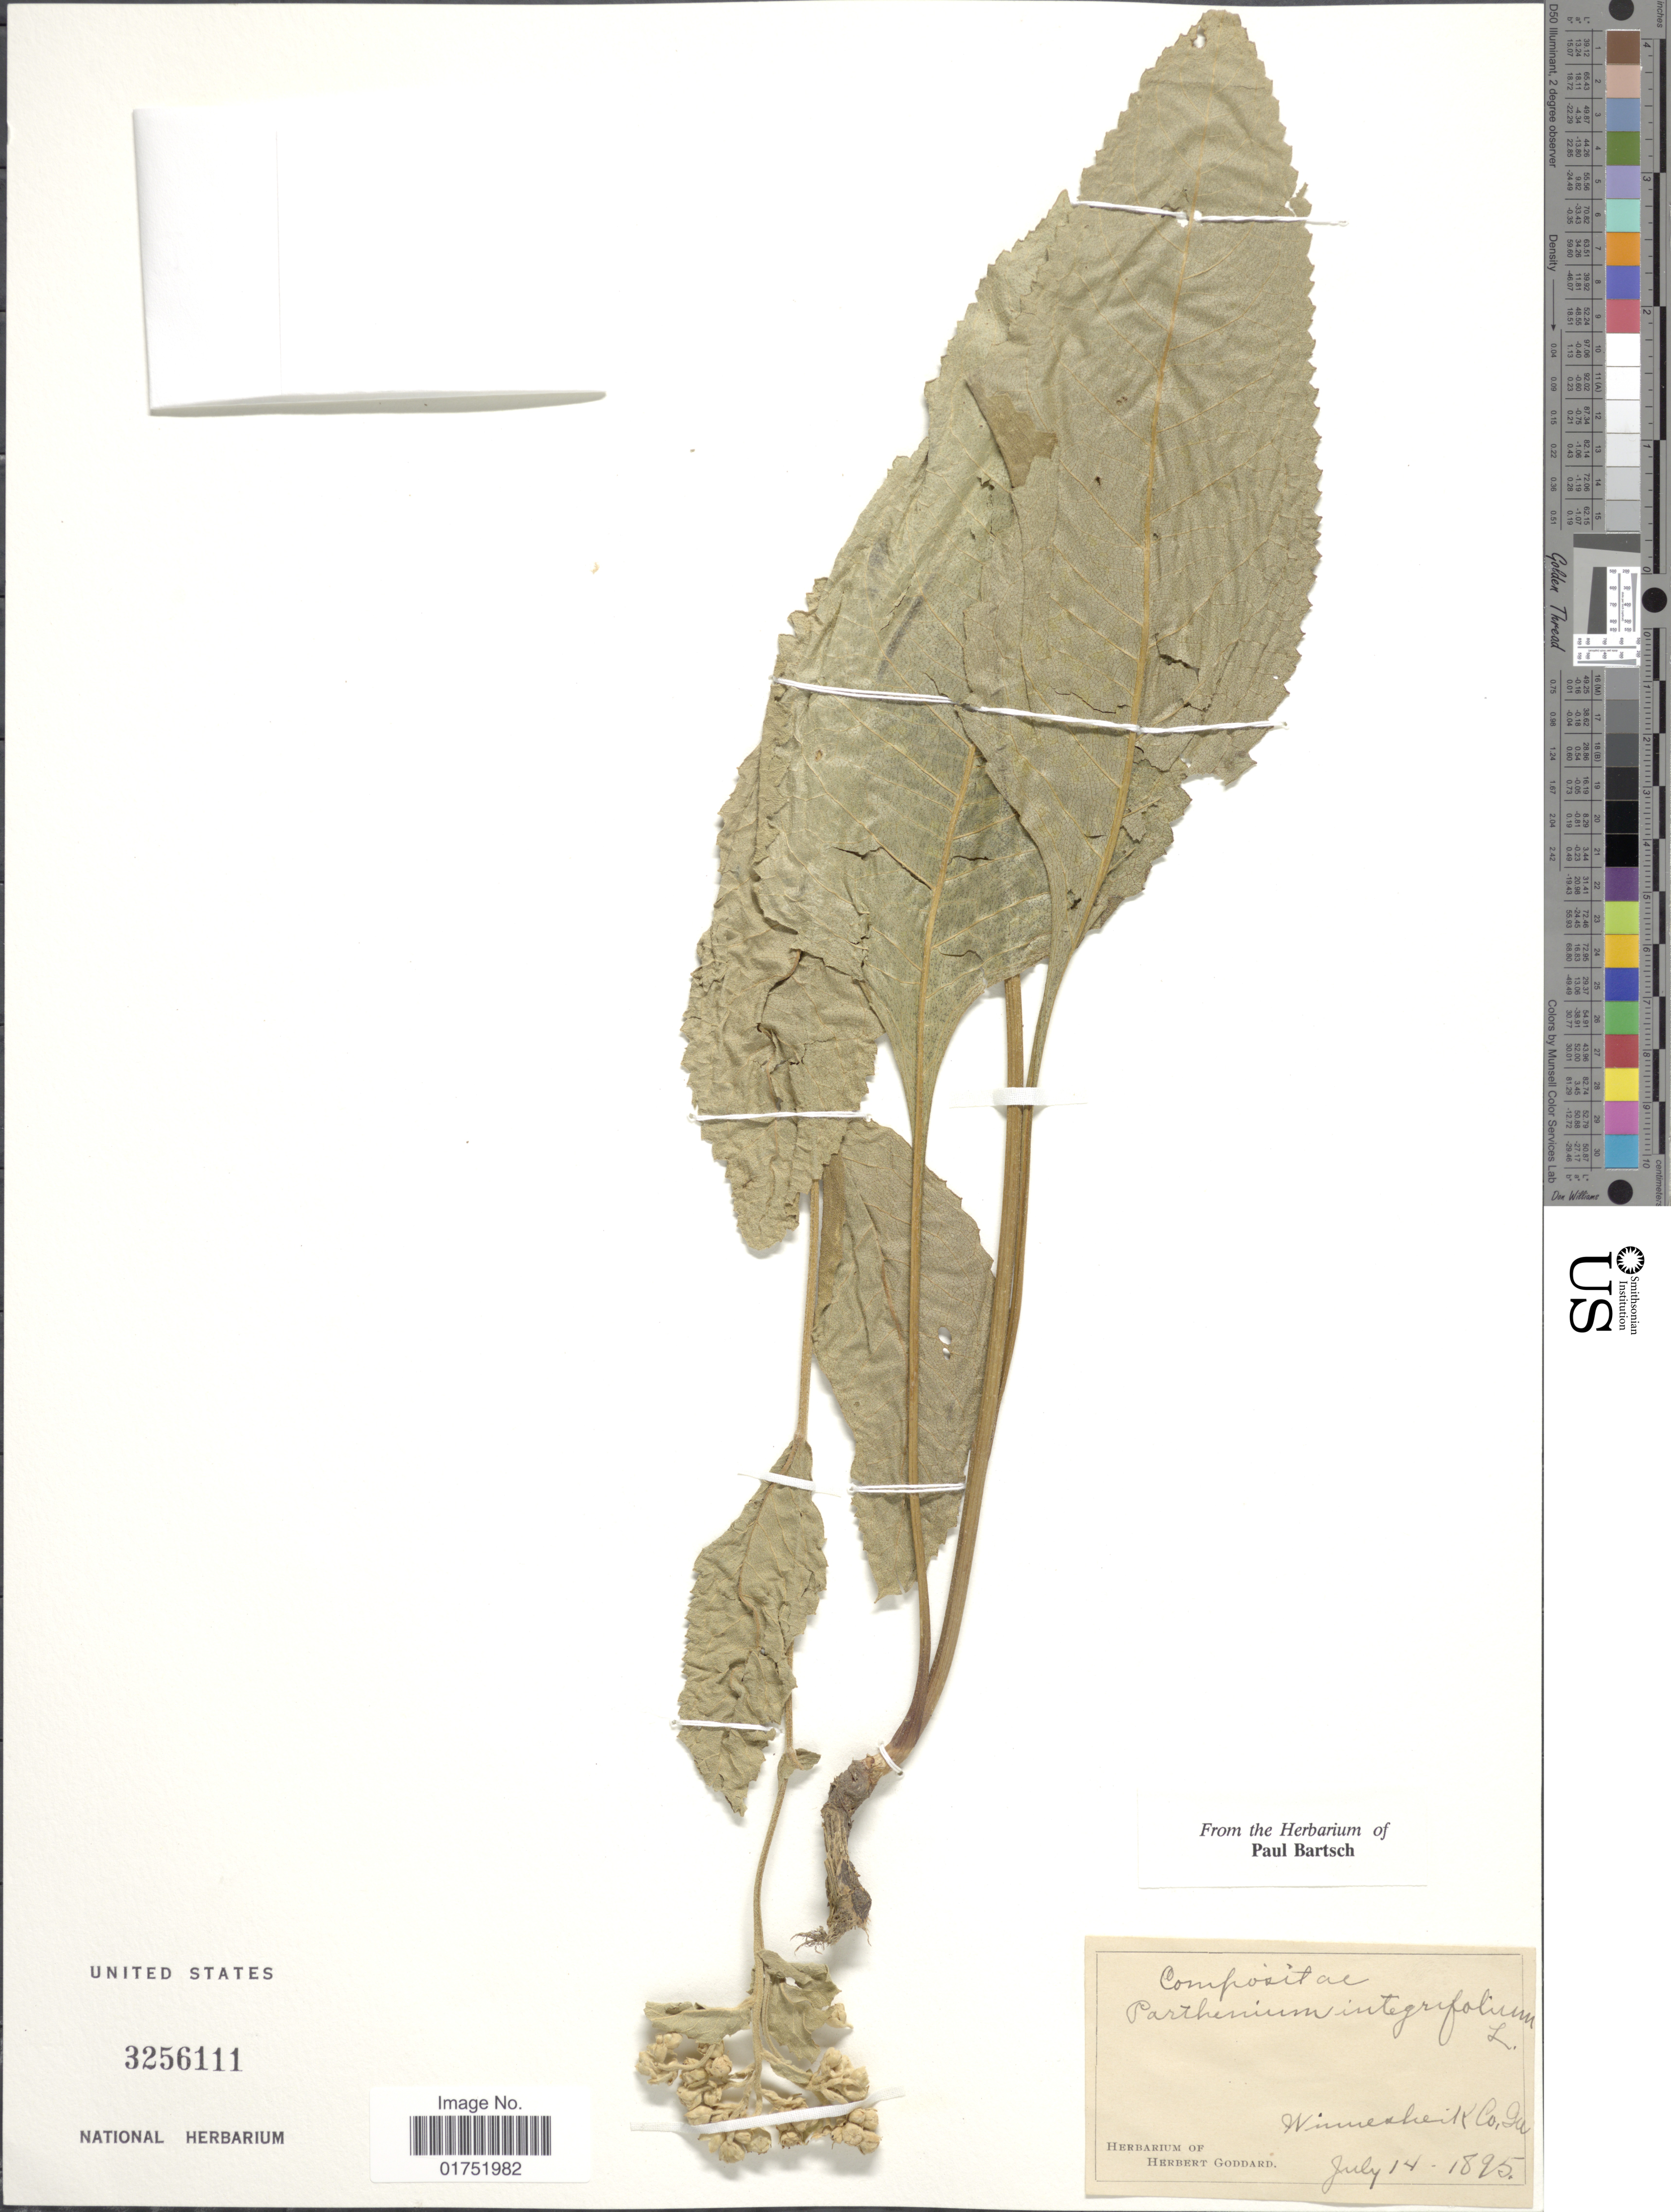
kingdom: Plantae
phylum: Tracheophyta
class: Magnoliopsida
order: Asterales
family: Asteraceae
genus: Parthenium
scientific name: Parthenium integrifolium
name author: L.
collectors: ex herb. Herbert Goddard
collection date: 1895-07-14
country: United States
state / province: Iowa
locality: Winneshiek Co., Ia.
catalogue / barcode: US 3256111